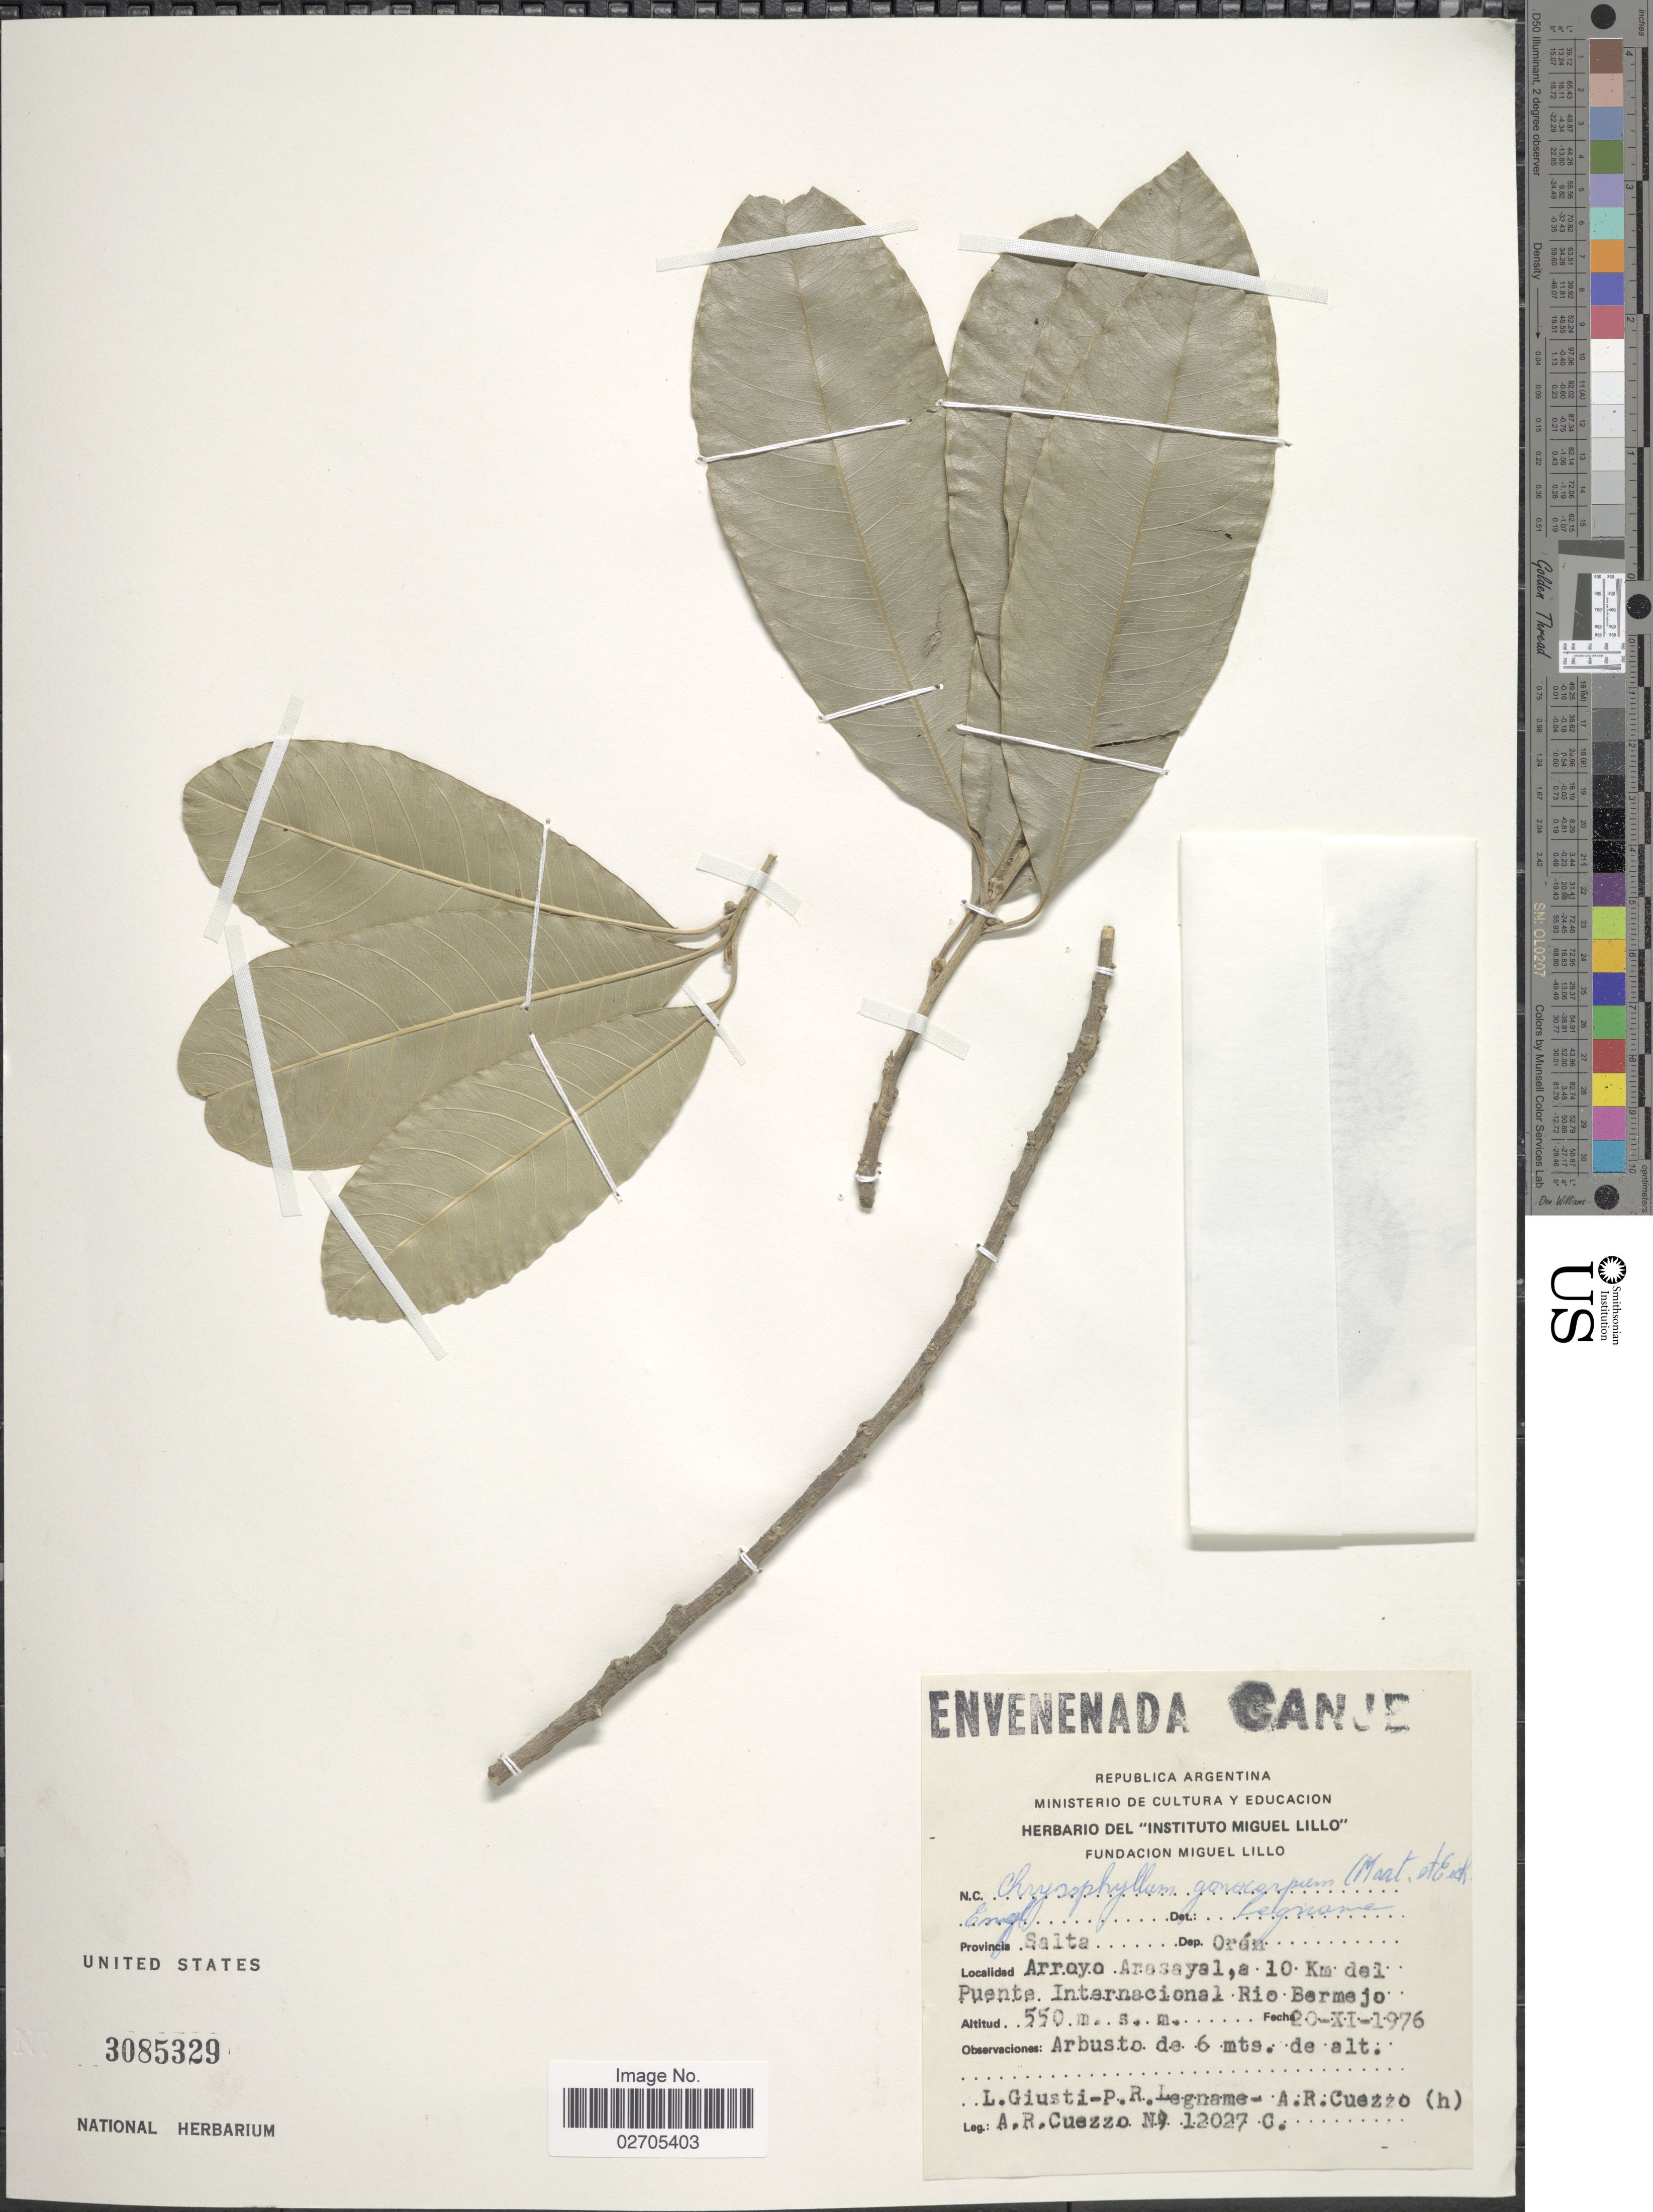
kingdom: Plantae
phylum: Tracheophyta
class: Magnoliopsida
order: Ericales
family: Sapotaceae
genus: Chrysophyllum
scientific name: Chrysophyllum gonocarpum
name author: (Mart. & Eichler ex Miq.) Engl.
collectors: L. Giusti, P. R. Legname & A. Cuezzo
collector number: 12027 C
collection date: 1976-11-20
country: Argentina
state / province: Salta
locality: Dep. Orán, Arroyo Arasayal, a 10 Km del Puente Internacional Rio Bermejo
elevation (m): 550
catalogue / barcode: US 3085329